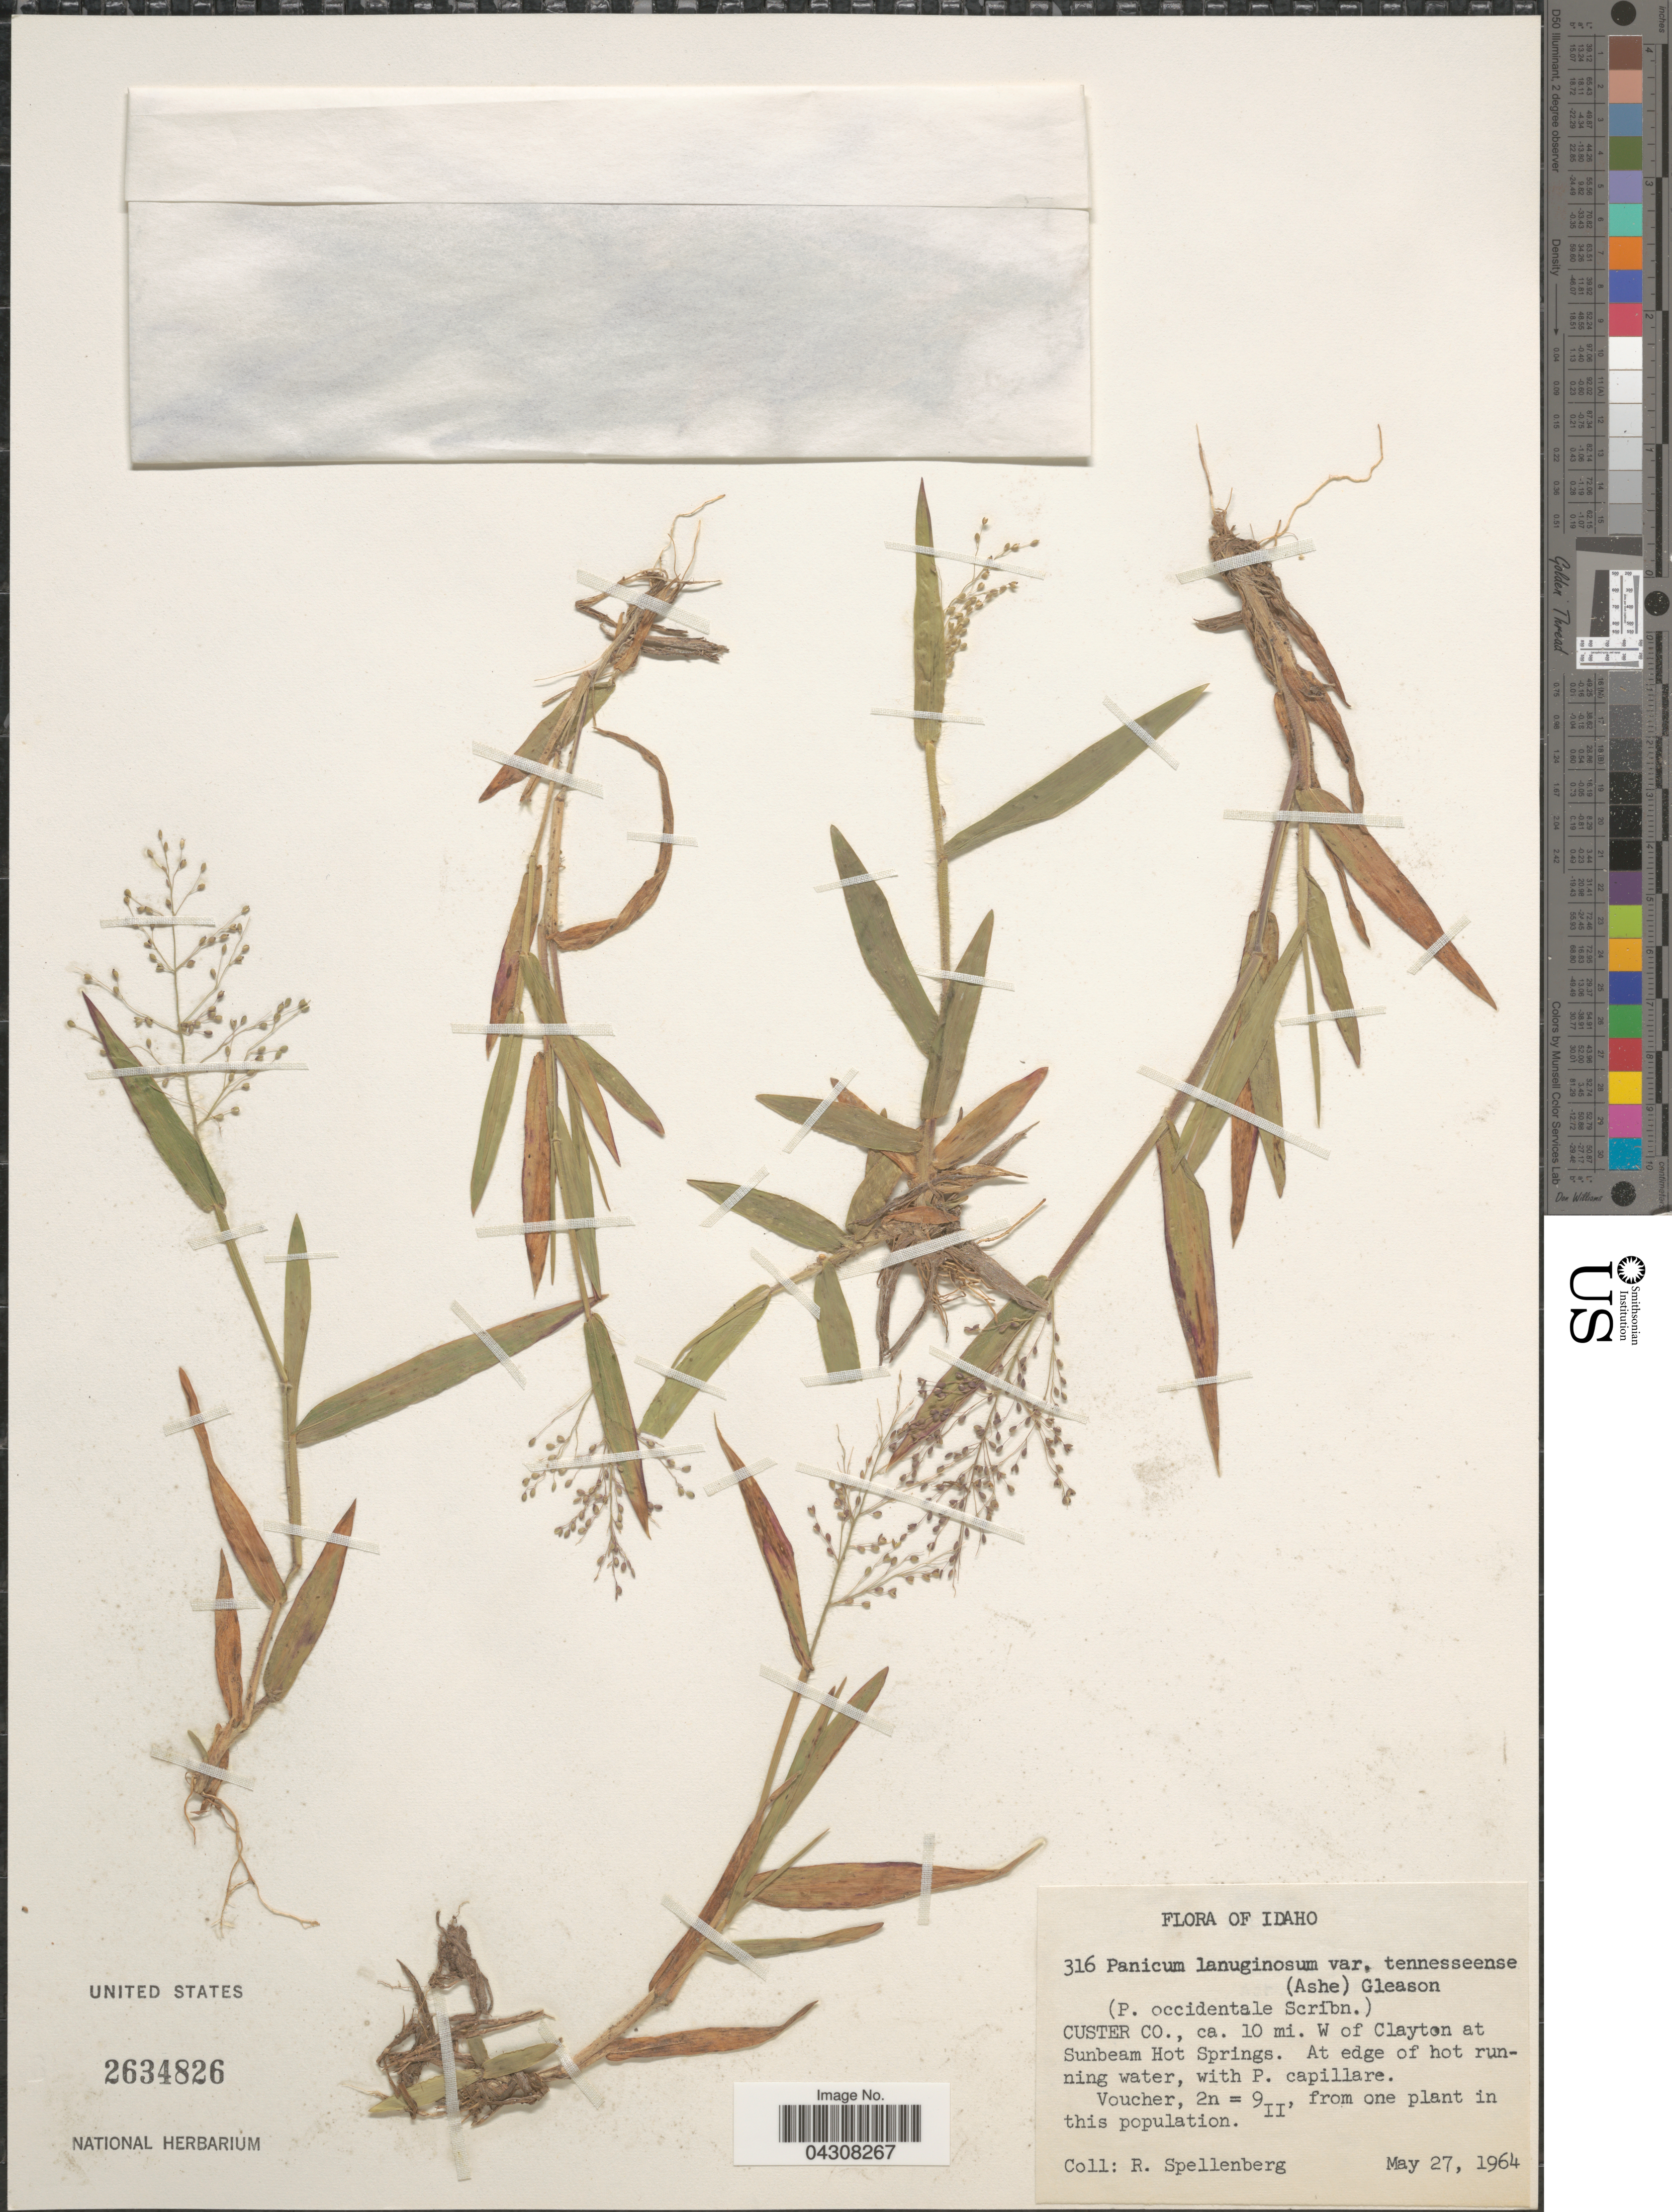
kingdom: Plantae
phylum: Tracheophyta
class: Liliopsida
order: Poales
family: Poaceae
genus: Dichanthelium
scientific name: Dichanthelium acuminatum var. acuminatum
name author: (Sw.) Gould & C.A. Clark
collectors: R. Spellenberg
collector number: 316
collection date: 1964-05-27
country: United States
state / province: Idaho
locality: Custer Co., ca. 10 mi. W of Clayton at Sunbeam Hot Springs. At edge of hot running water, with P. capillare.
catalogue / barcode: US 2634826